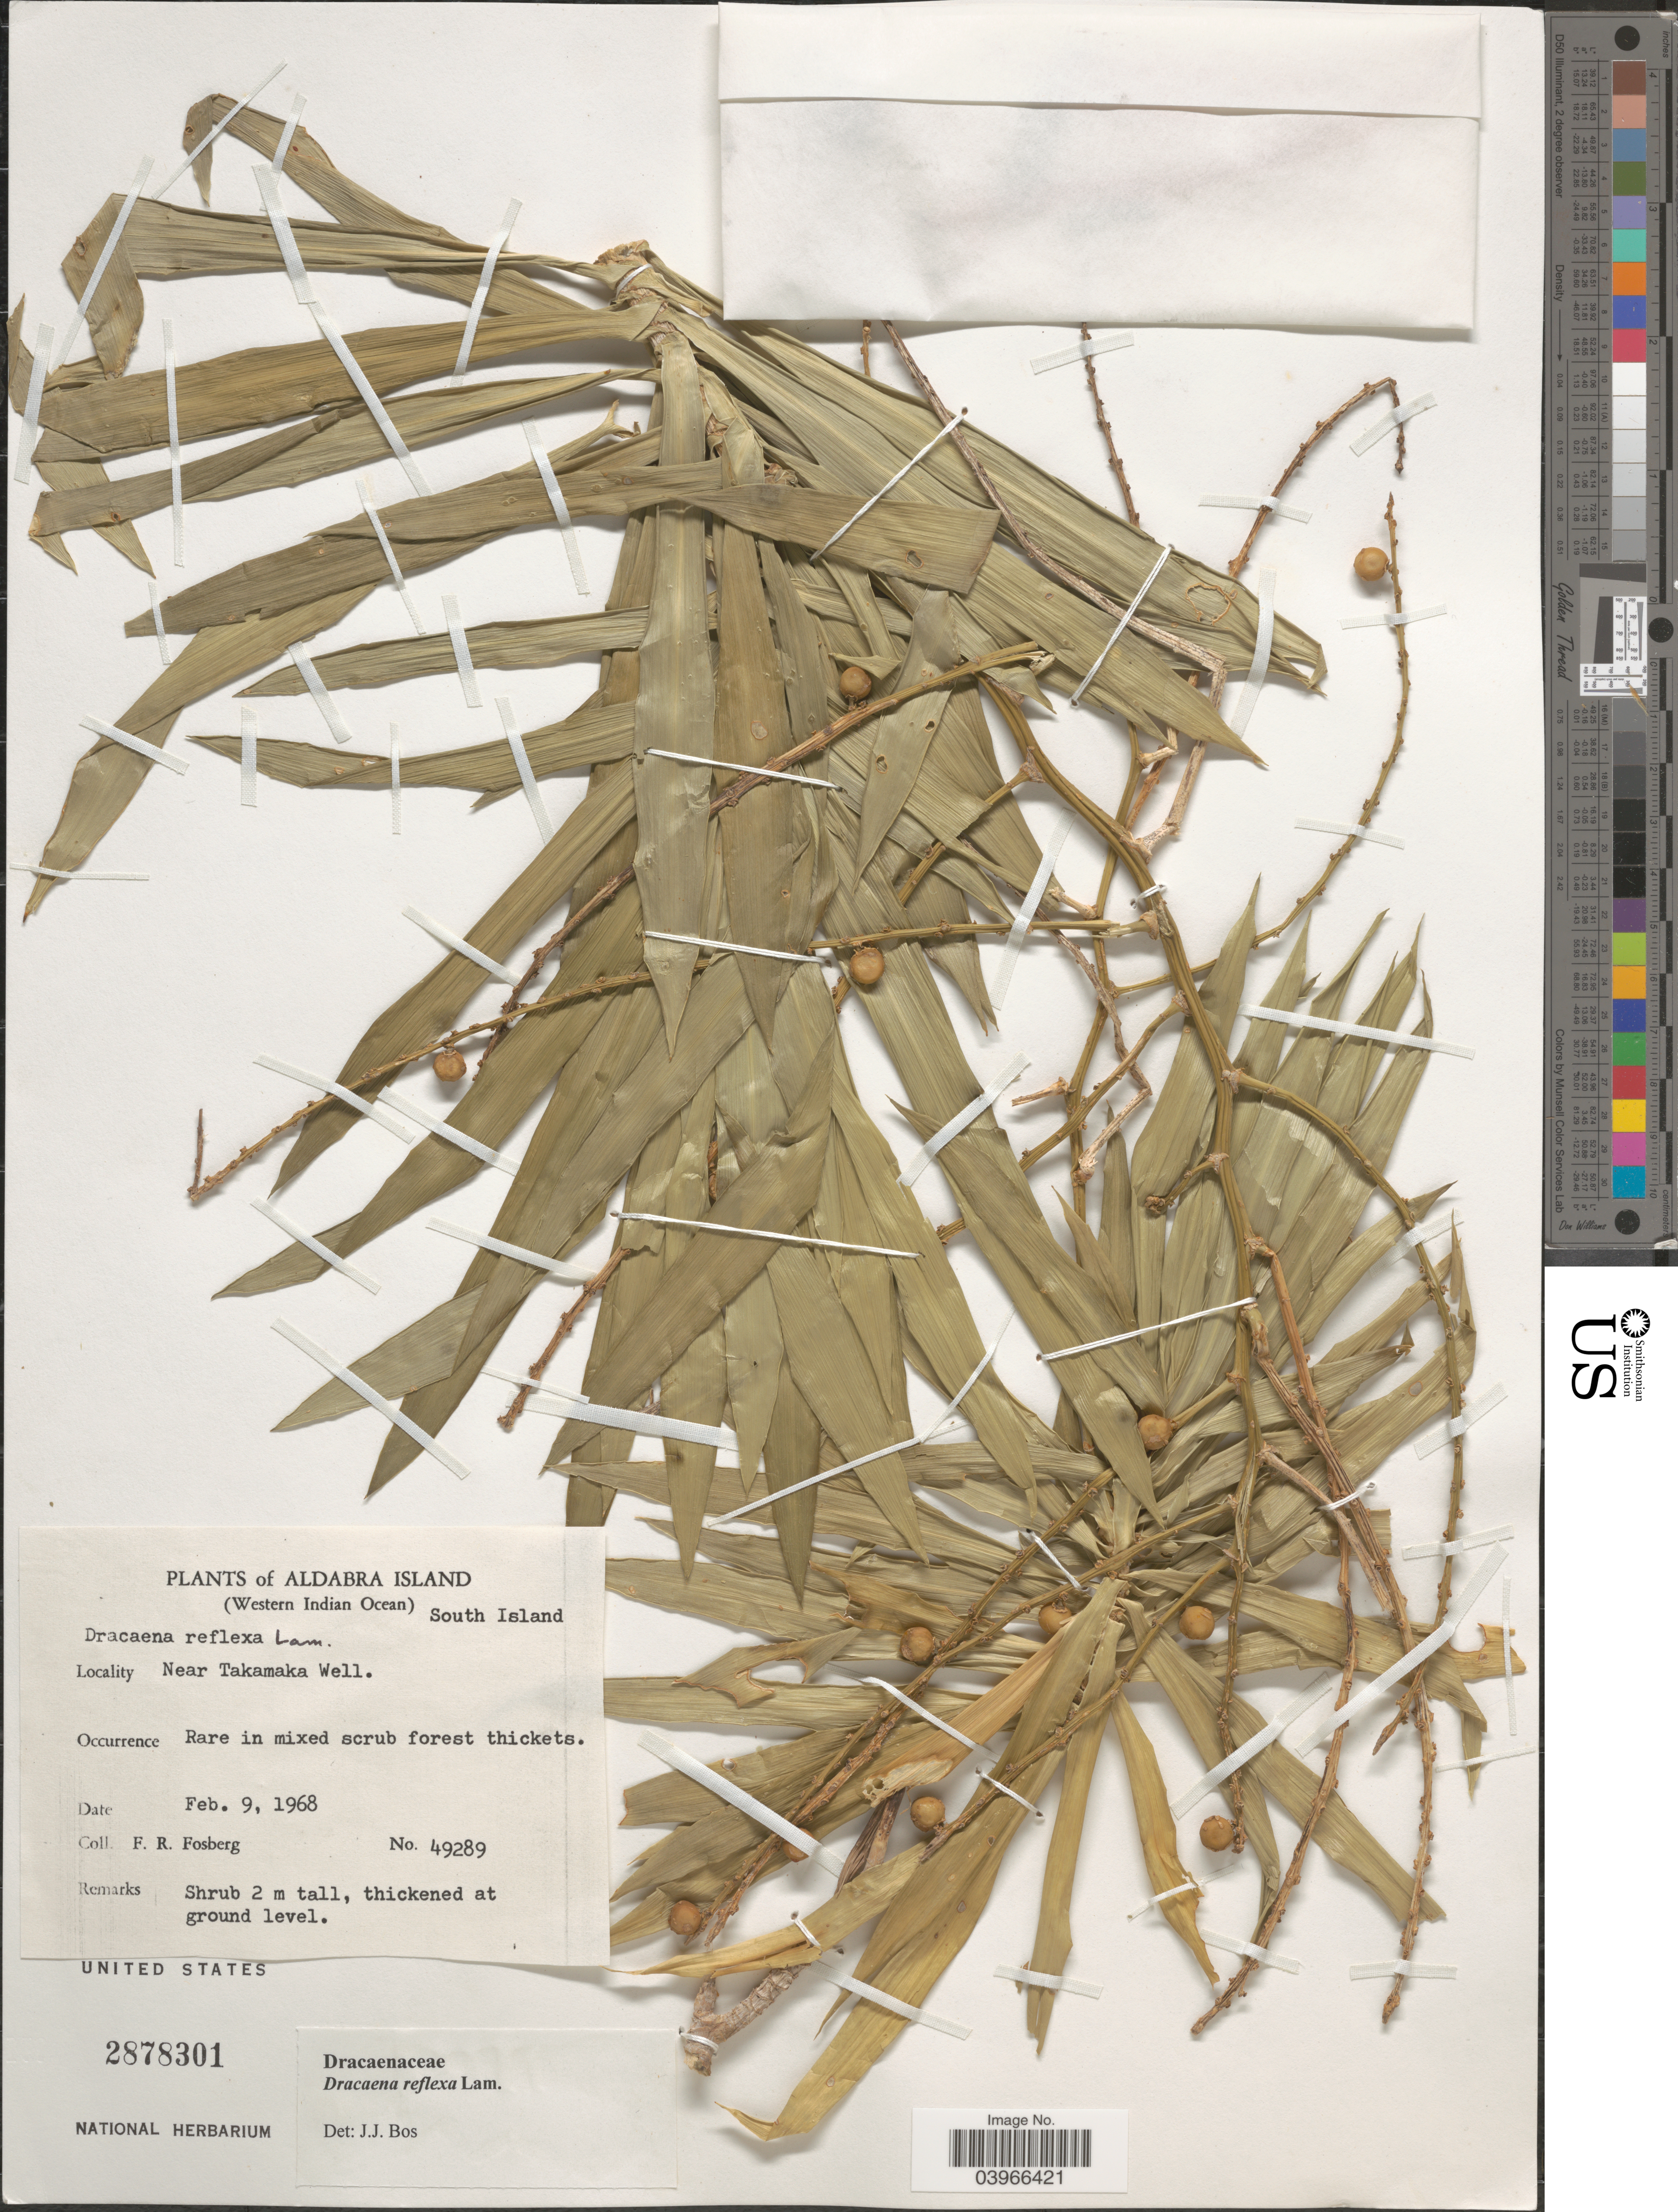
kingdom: Plantae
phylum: Tracheophyta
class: Liliopsida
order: Asparagales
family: Asparagaceae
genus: Dracaena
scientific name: Dracaena reflexa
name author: Lam.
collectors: F. R. Fosberg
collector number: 49289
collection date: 1968-02-09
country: Seychelles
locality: Aldabra Island (Western Indian Ocean) South Island. Near Takamaka Well.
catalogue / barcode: US 2878301